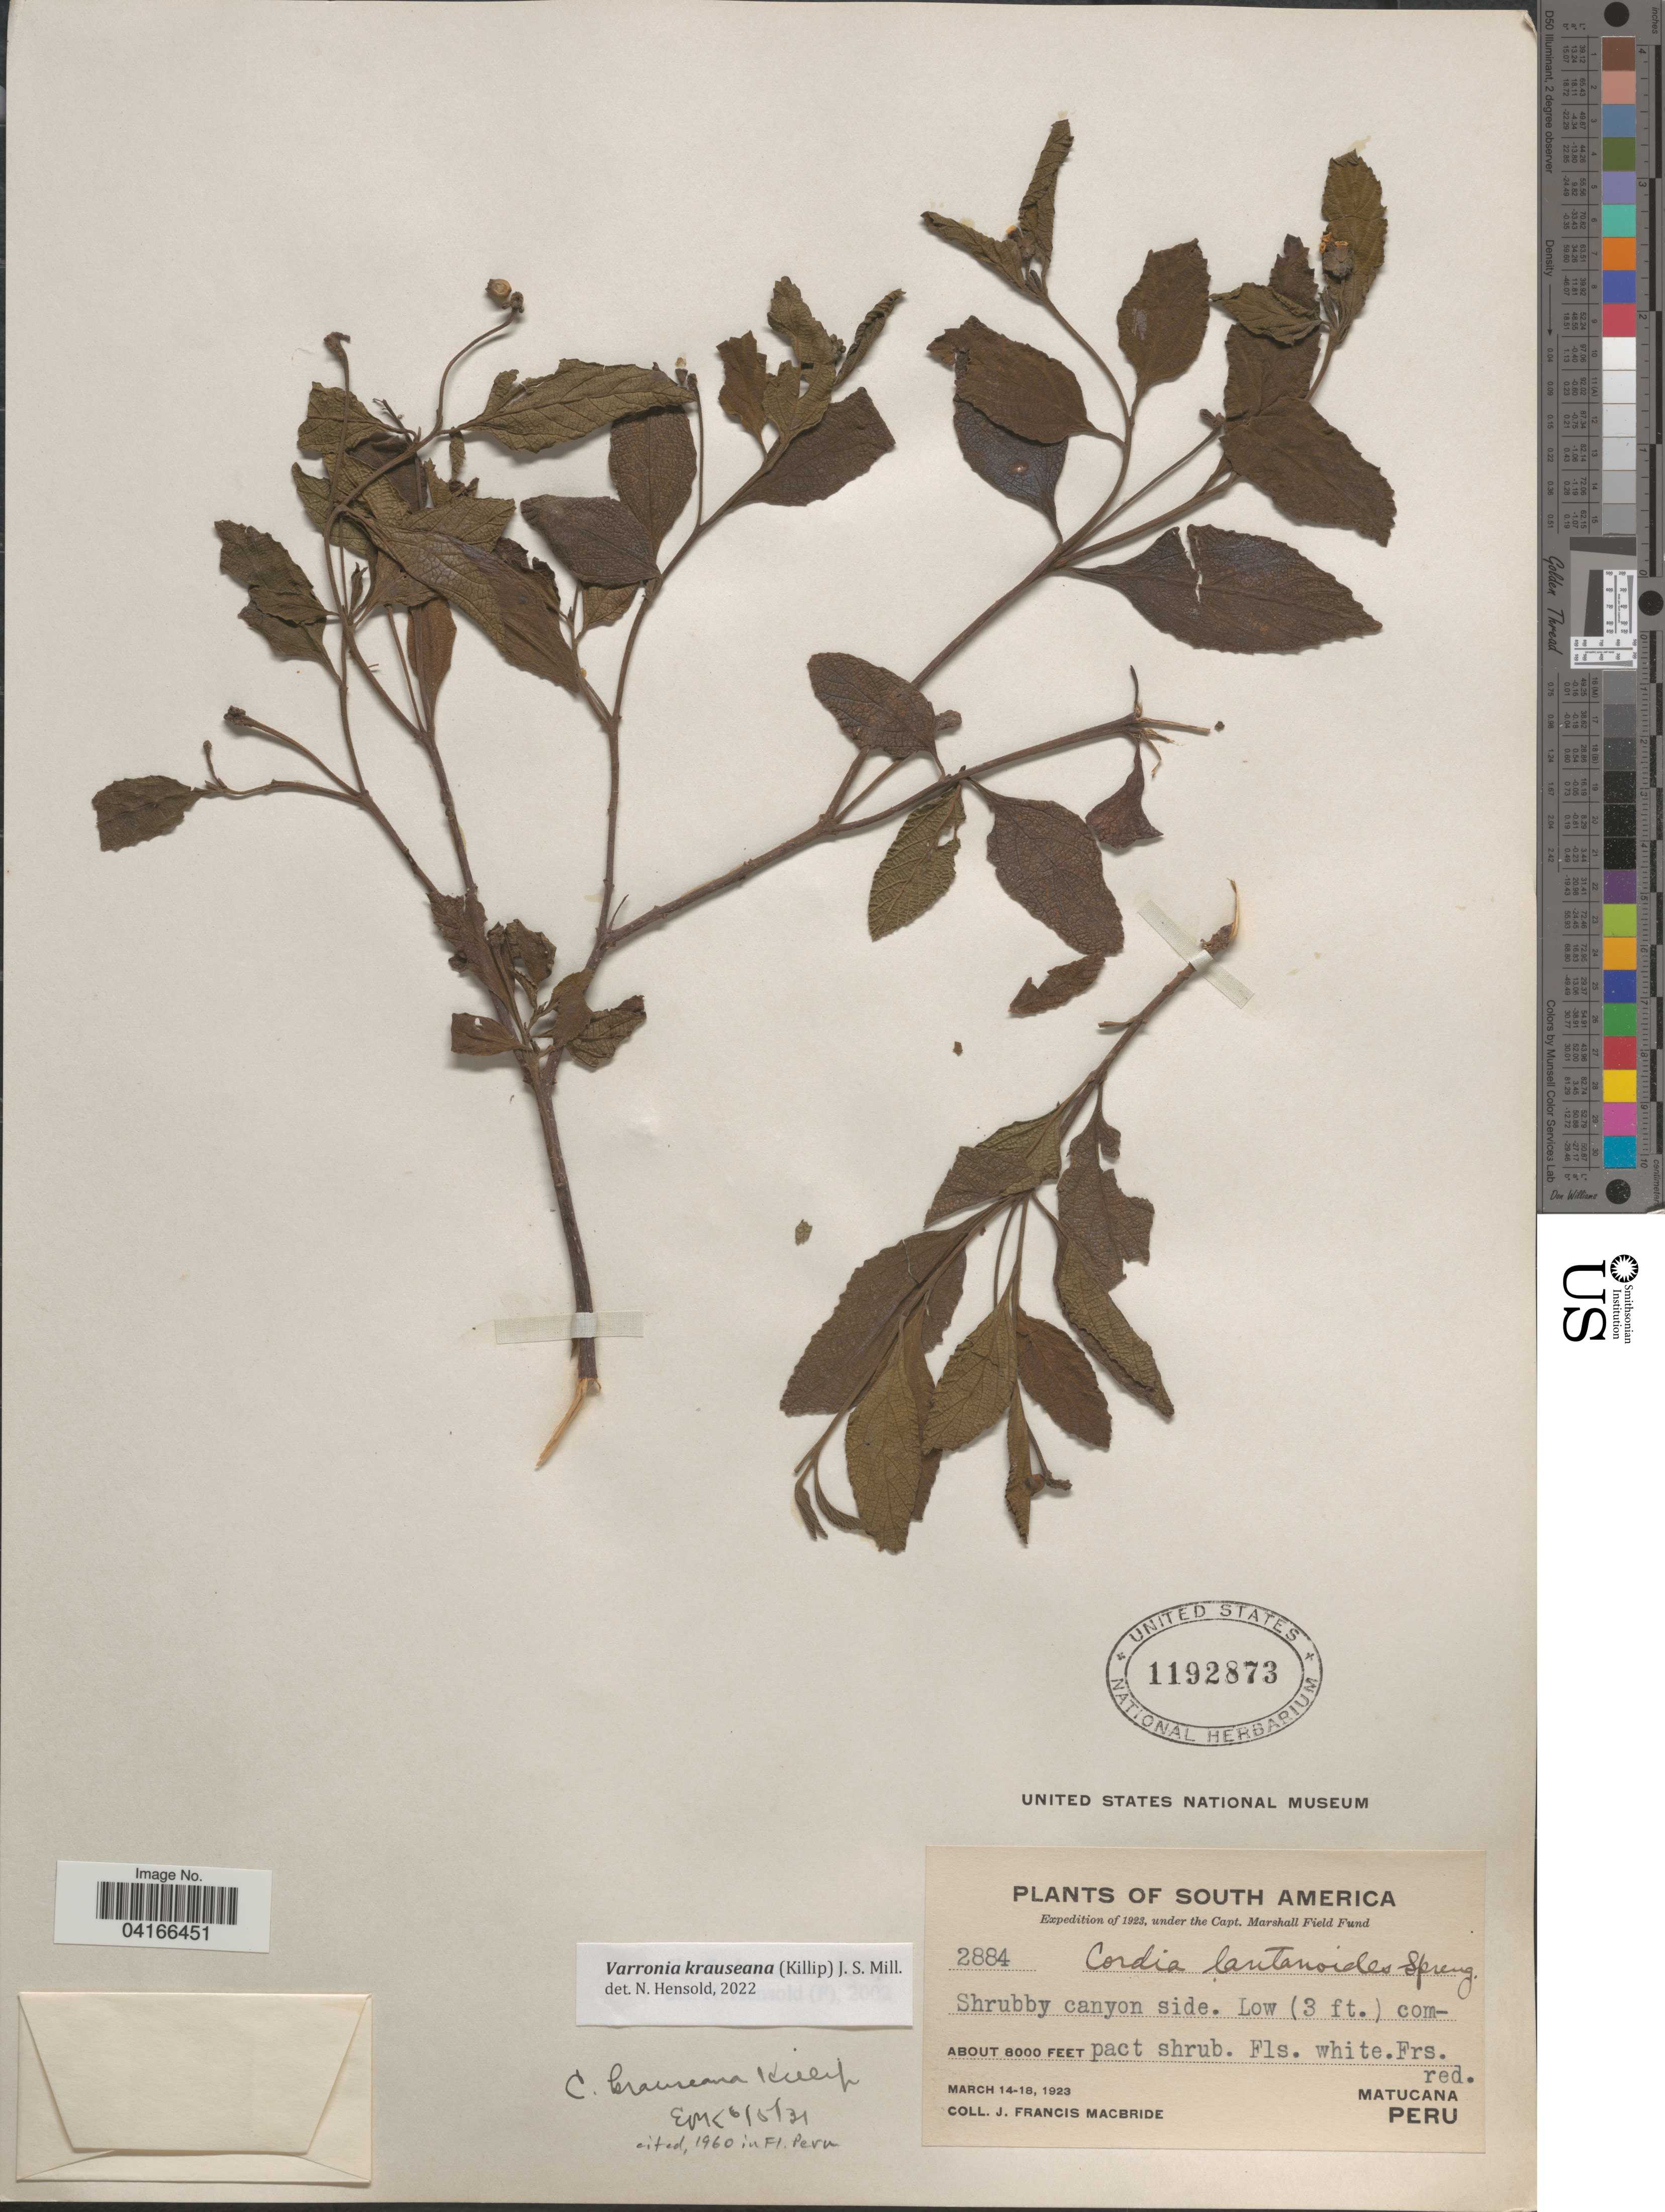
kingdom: Plantae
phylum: Tracheophyta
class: Magnoliopsida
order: Boraginales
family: Cordiaceae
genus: Varronia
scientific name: Varronia krauseana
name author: (Killip) J.S. Mill.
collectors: J. F. Macbride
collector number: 2884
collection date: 1923-03-14/1923-03-18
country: Peru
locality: Expedition of 1923. Matucana.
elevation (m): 2438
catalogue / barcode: US 1192873